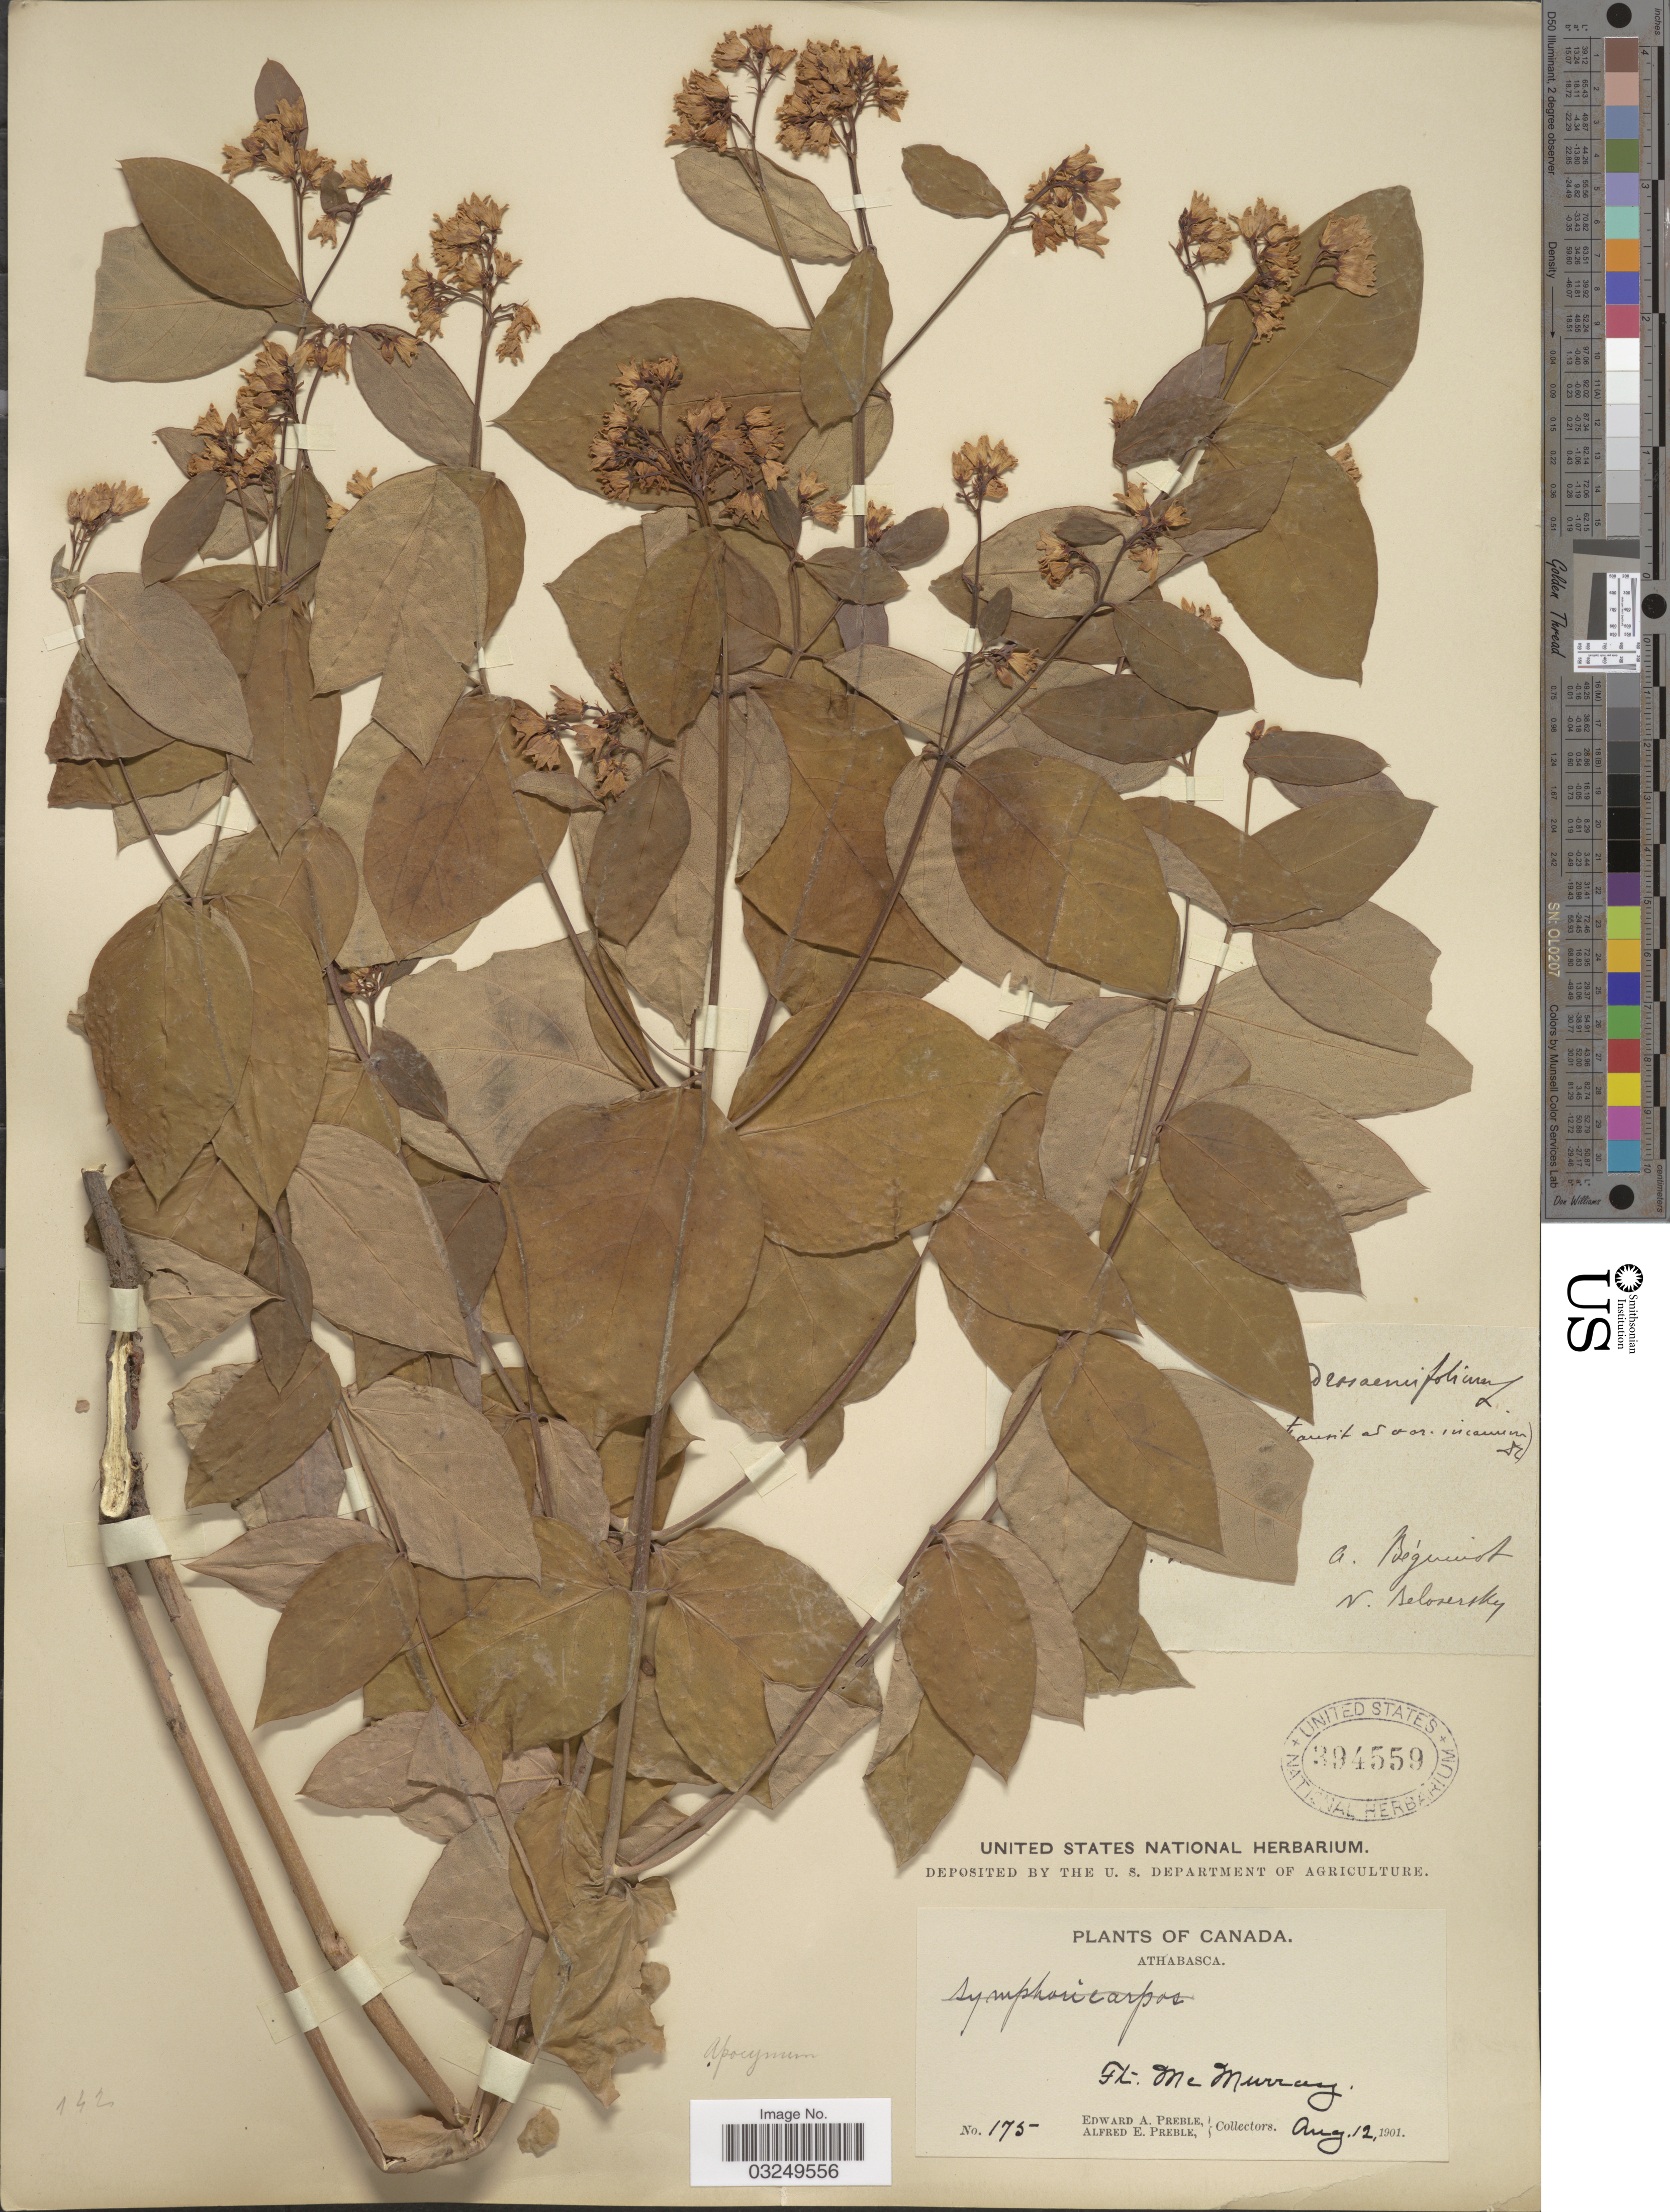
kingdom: Plantae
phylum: Tracheophyta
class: Magnoliopsida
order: Gentianales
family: Apocynaceae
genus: Apocynum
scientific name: Apocynum androsaemifolium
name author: L.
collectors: E. Preble & A. Preble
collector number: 175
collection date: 1901-08-12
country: Canada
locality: Athabasca. Ft. McMurray.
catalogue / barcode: US 394559